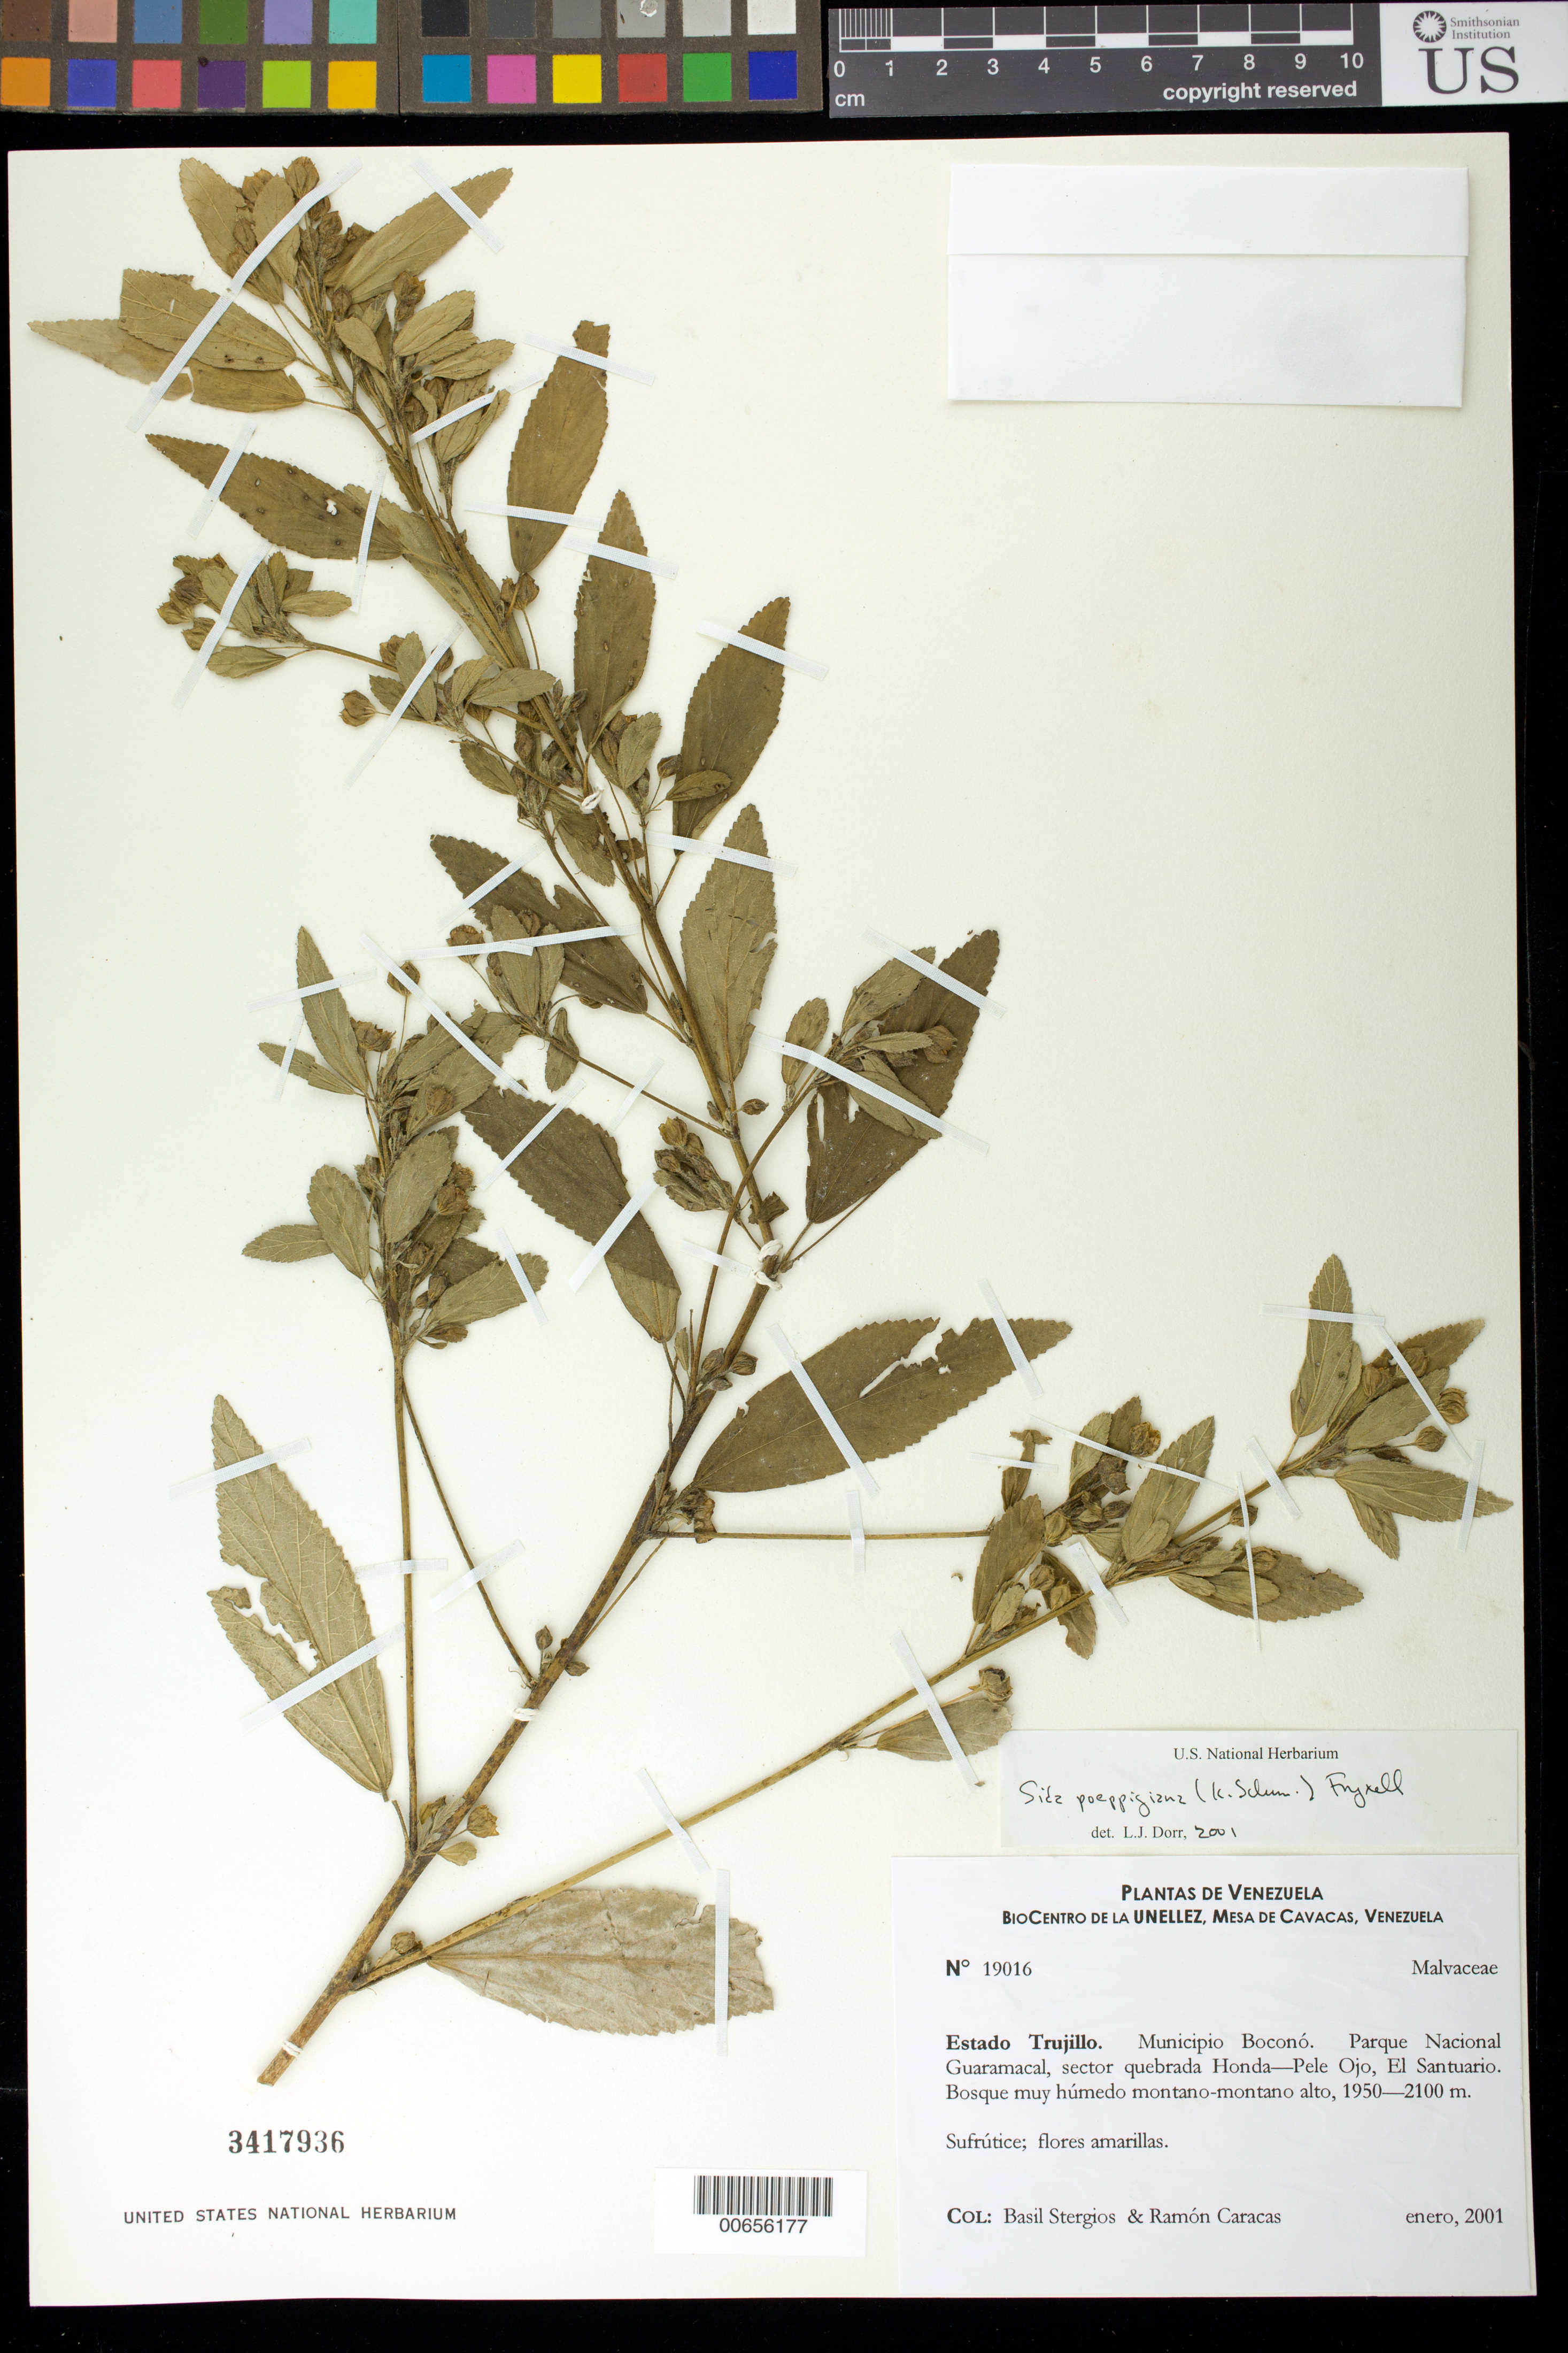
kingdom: Plantae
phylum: Tracheophyta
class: Magnoliopsida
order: Malvales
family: Malvaceae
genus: Sida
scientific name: Sida poeppigiana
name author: (K. Schum.) Fryxell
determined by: Dorr, L. J., (BOT), Smithsonian Institution - National Museum of Natural History (UNITED STATES)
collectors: B. G. Stergios & R. Caracas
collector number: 19016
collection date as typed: Jan 2001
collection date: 2001-01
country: Venezuela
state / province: Trujillo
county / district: Boconó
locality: Parque Nacional Guaramacal, sector quebrada Honda-Pele Ojo, El Santuario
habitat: Bosque muy húmedo montano-montano alto.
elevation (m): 1950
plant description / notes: CTES, MY, NY, PORT, US, VEN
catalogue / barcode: US 3417936